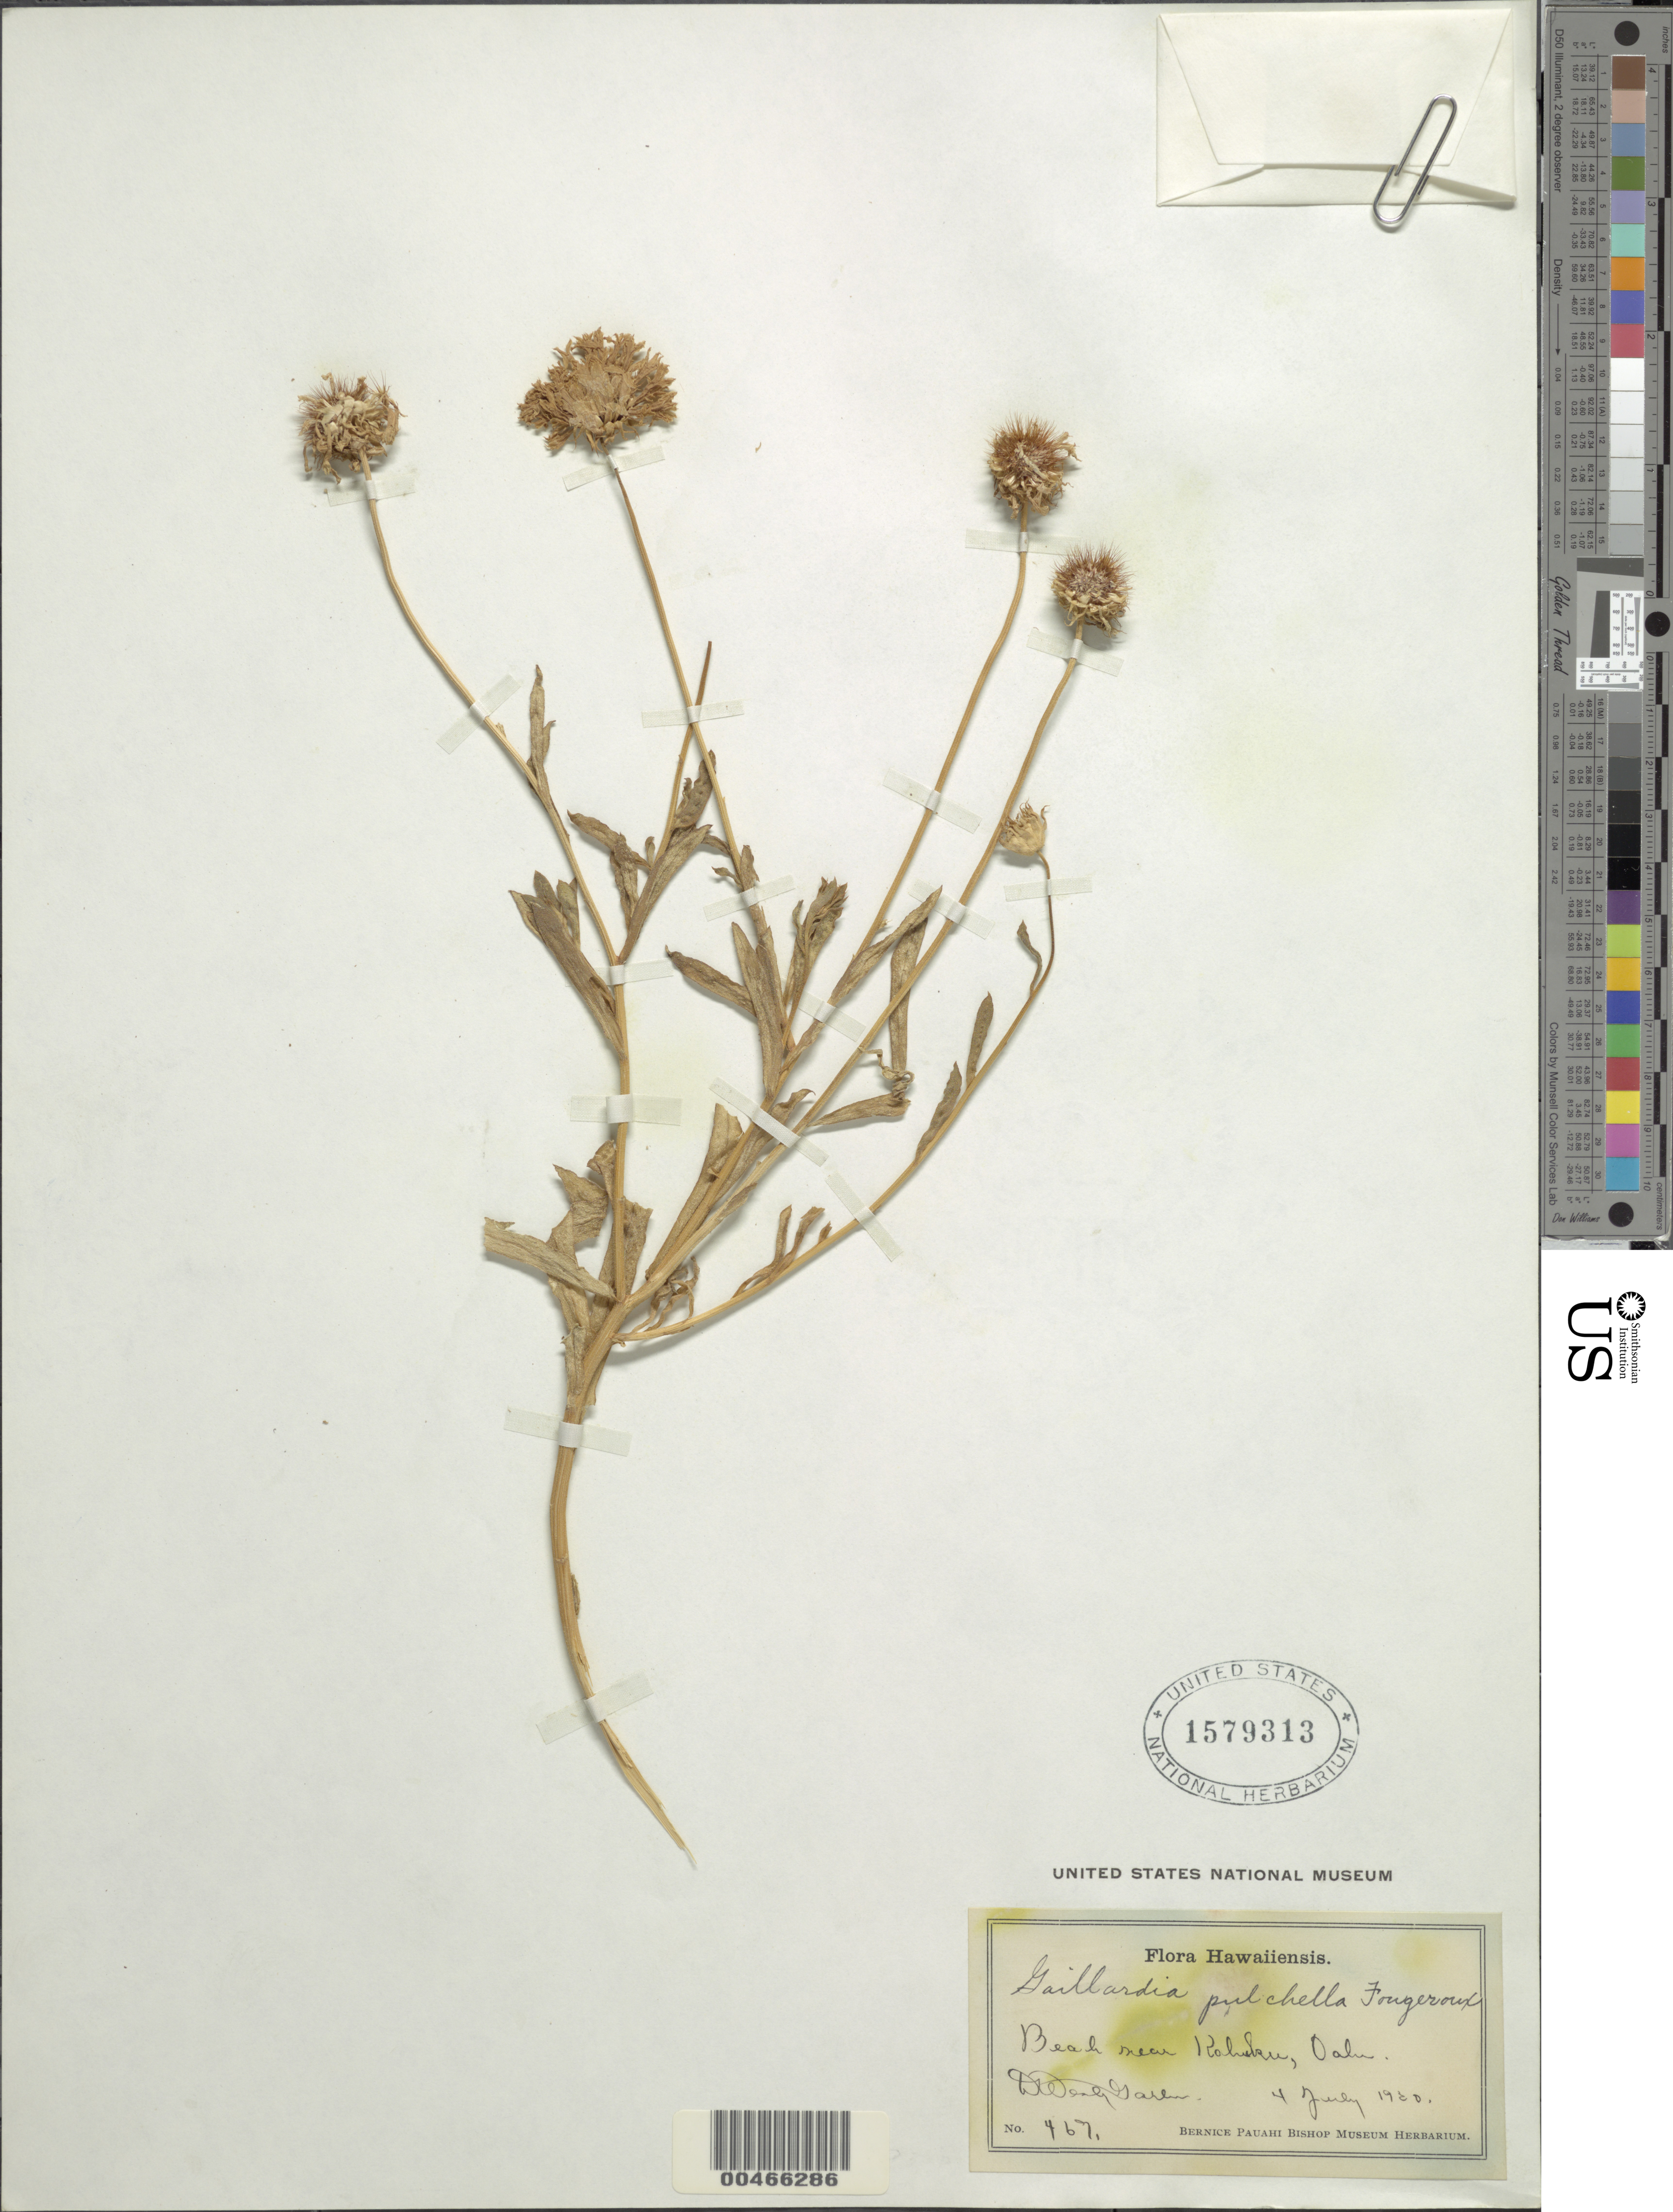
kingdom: Plantae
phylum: Tracheophyta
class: Magnoliopsida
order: Asterales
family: Asteraceae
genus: Gaillardia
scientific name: Gaillardia pulchella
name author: Foug.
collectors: D. W. Garber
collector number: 467.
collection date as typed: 4 Jul 19?0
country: United States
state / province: Hawaii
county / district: Honolulu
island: Oahu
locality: Beach near Kahuku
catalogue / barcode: US 1579313